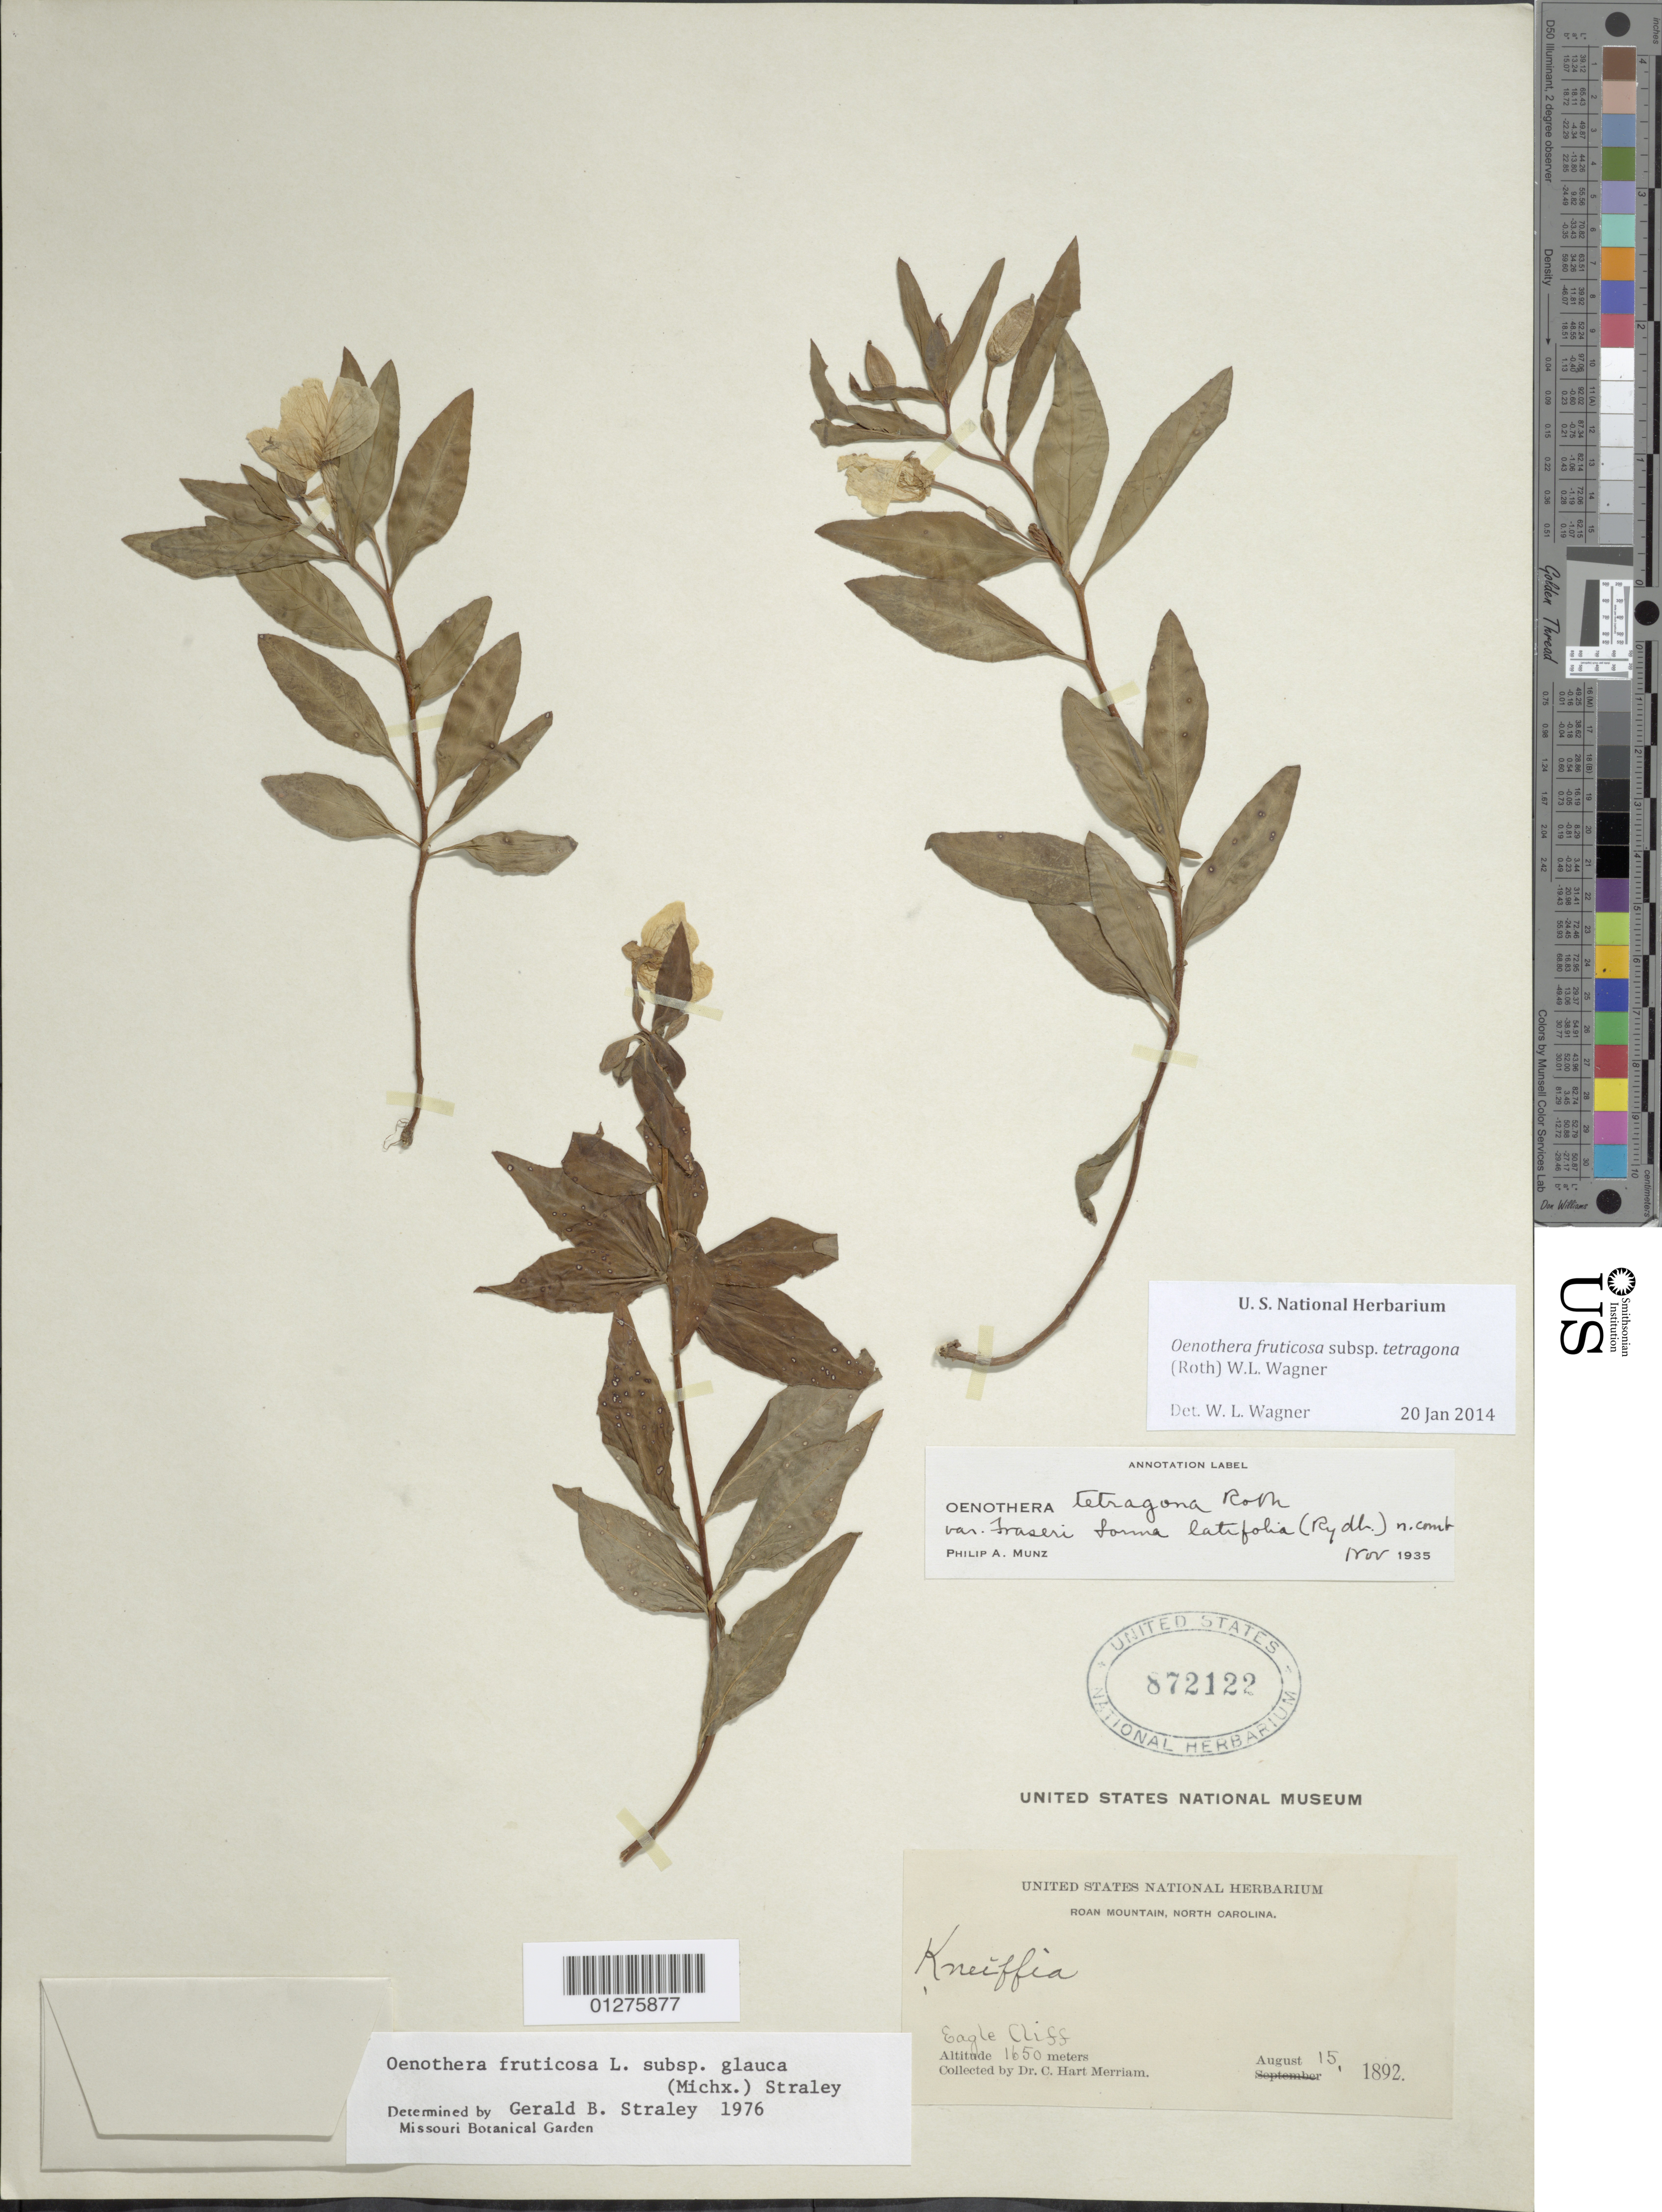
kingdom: Plantae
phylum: Tracheophyta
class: Magnoliopsida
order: Myrtales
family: Onagraceae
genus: Oenothera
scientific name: Oenothera fruticosa subsp. tetragona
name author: (Roth) W.L. Wagner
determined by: Wagner, W. L., (BOT), Smithsonian Institution - National Museum of Natural History (UNITED STATES)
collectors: C. Merriam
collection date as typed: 15 Aug 1892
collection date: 1892-08-15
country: United States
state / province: North Carolina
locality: Roan mountain, eagle cliff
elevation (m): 1650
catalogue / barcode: US 872122